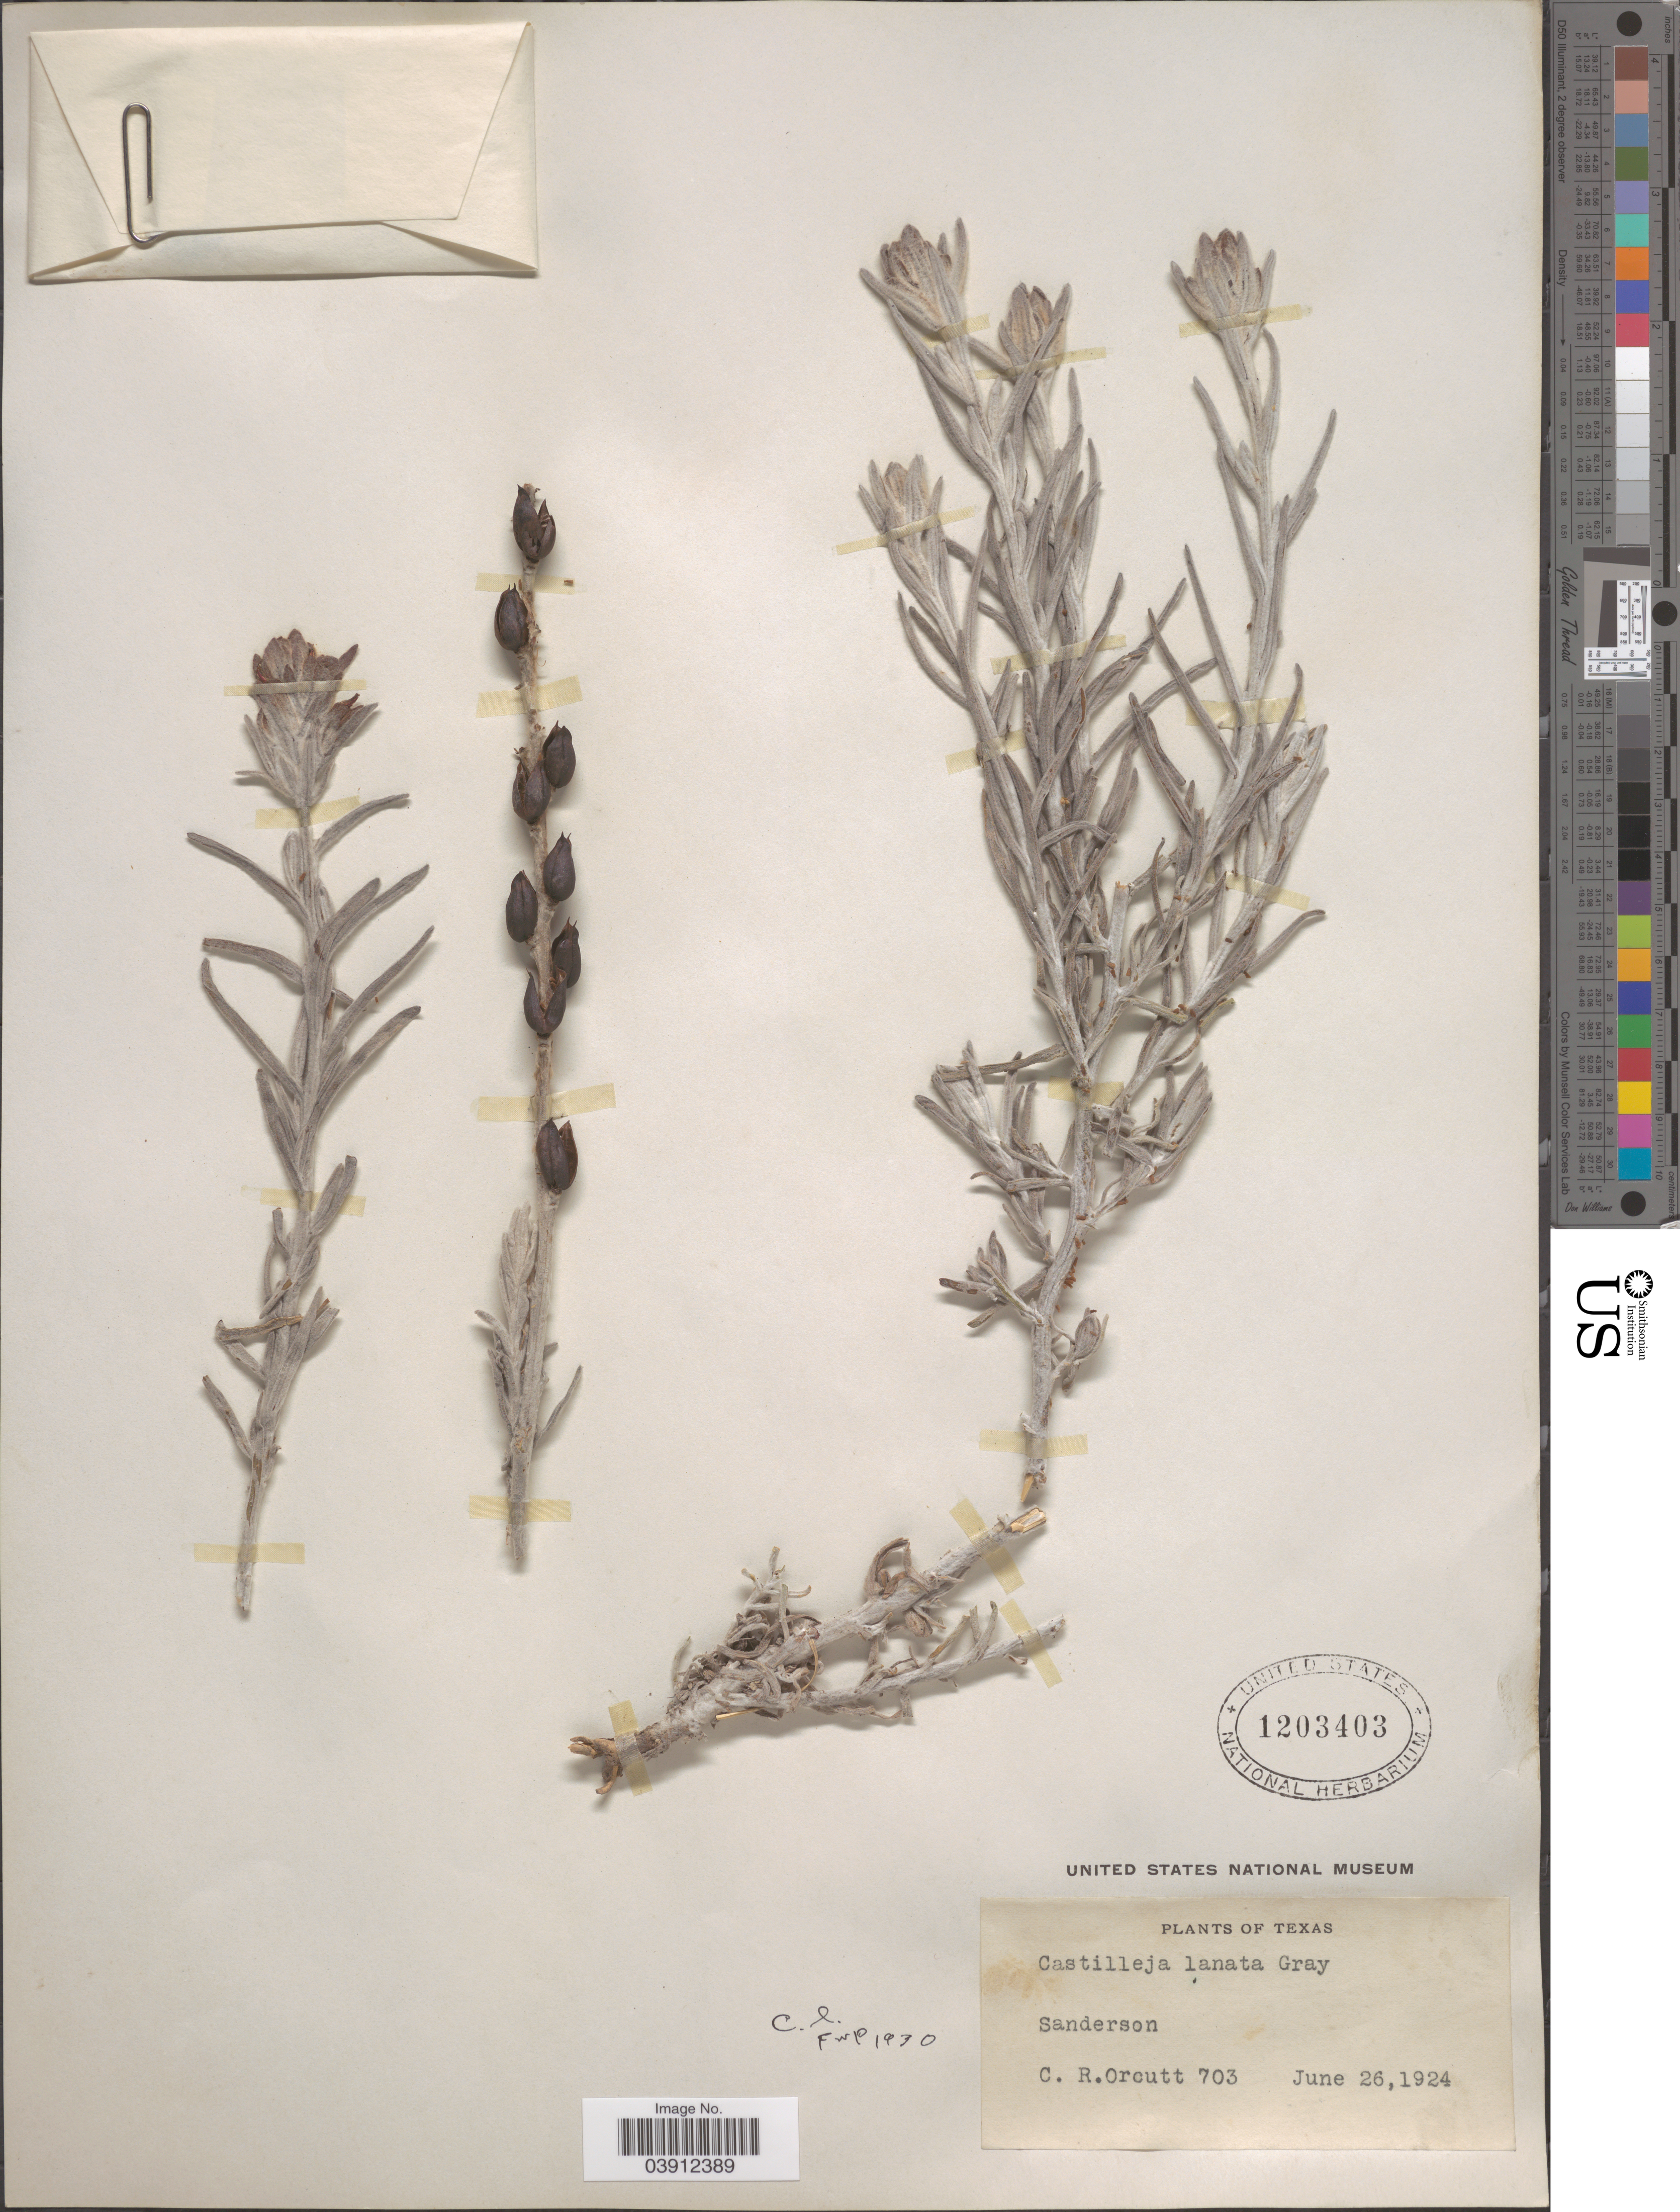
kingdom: Plantae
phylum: Tracheophyta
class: Magnoliopsida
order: Lamiales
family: Orobanchaceae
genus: Castilleja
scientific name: Castilleja lanata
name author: A. Gray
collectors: C. R. Orcutt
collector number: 703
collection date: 1924-06-26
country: United States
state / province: Texas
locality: Sanderson.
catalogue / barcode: US 1203403